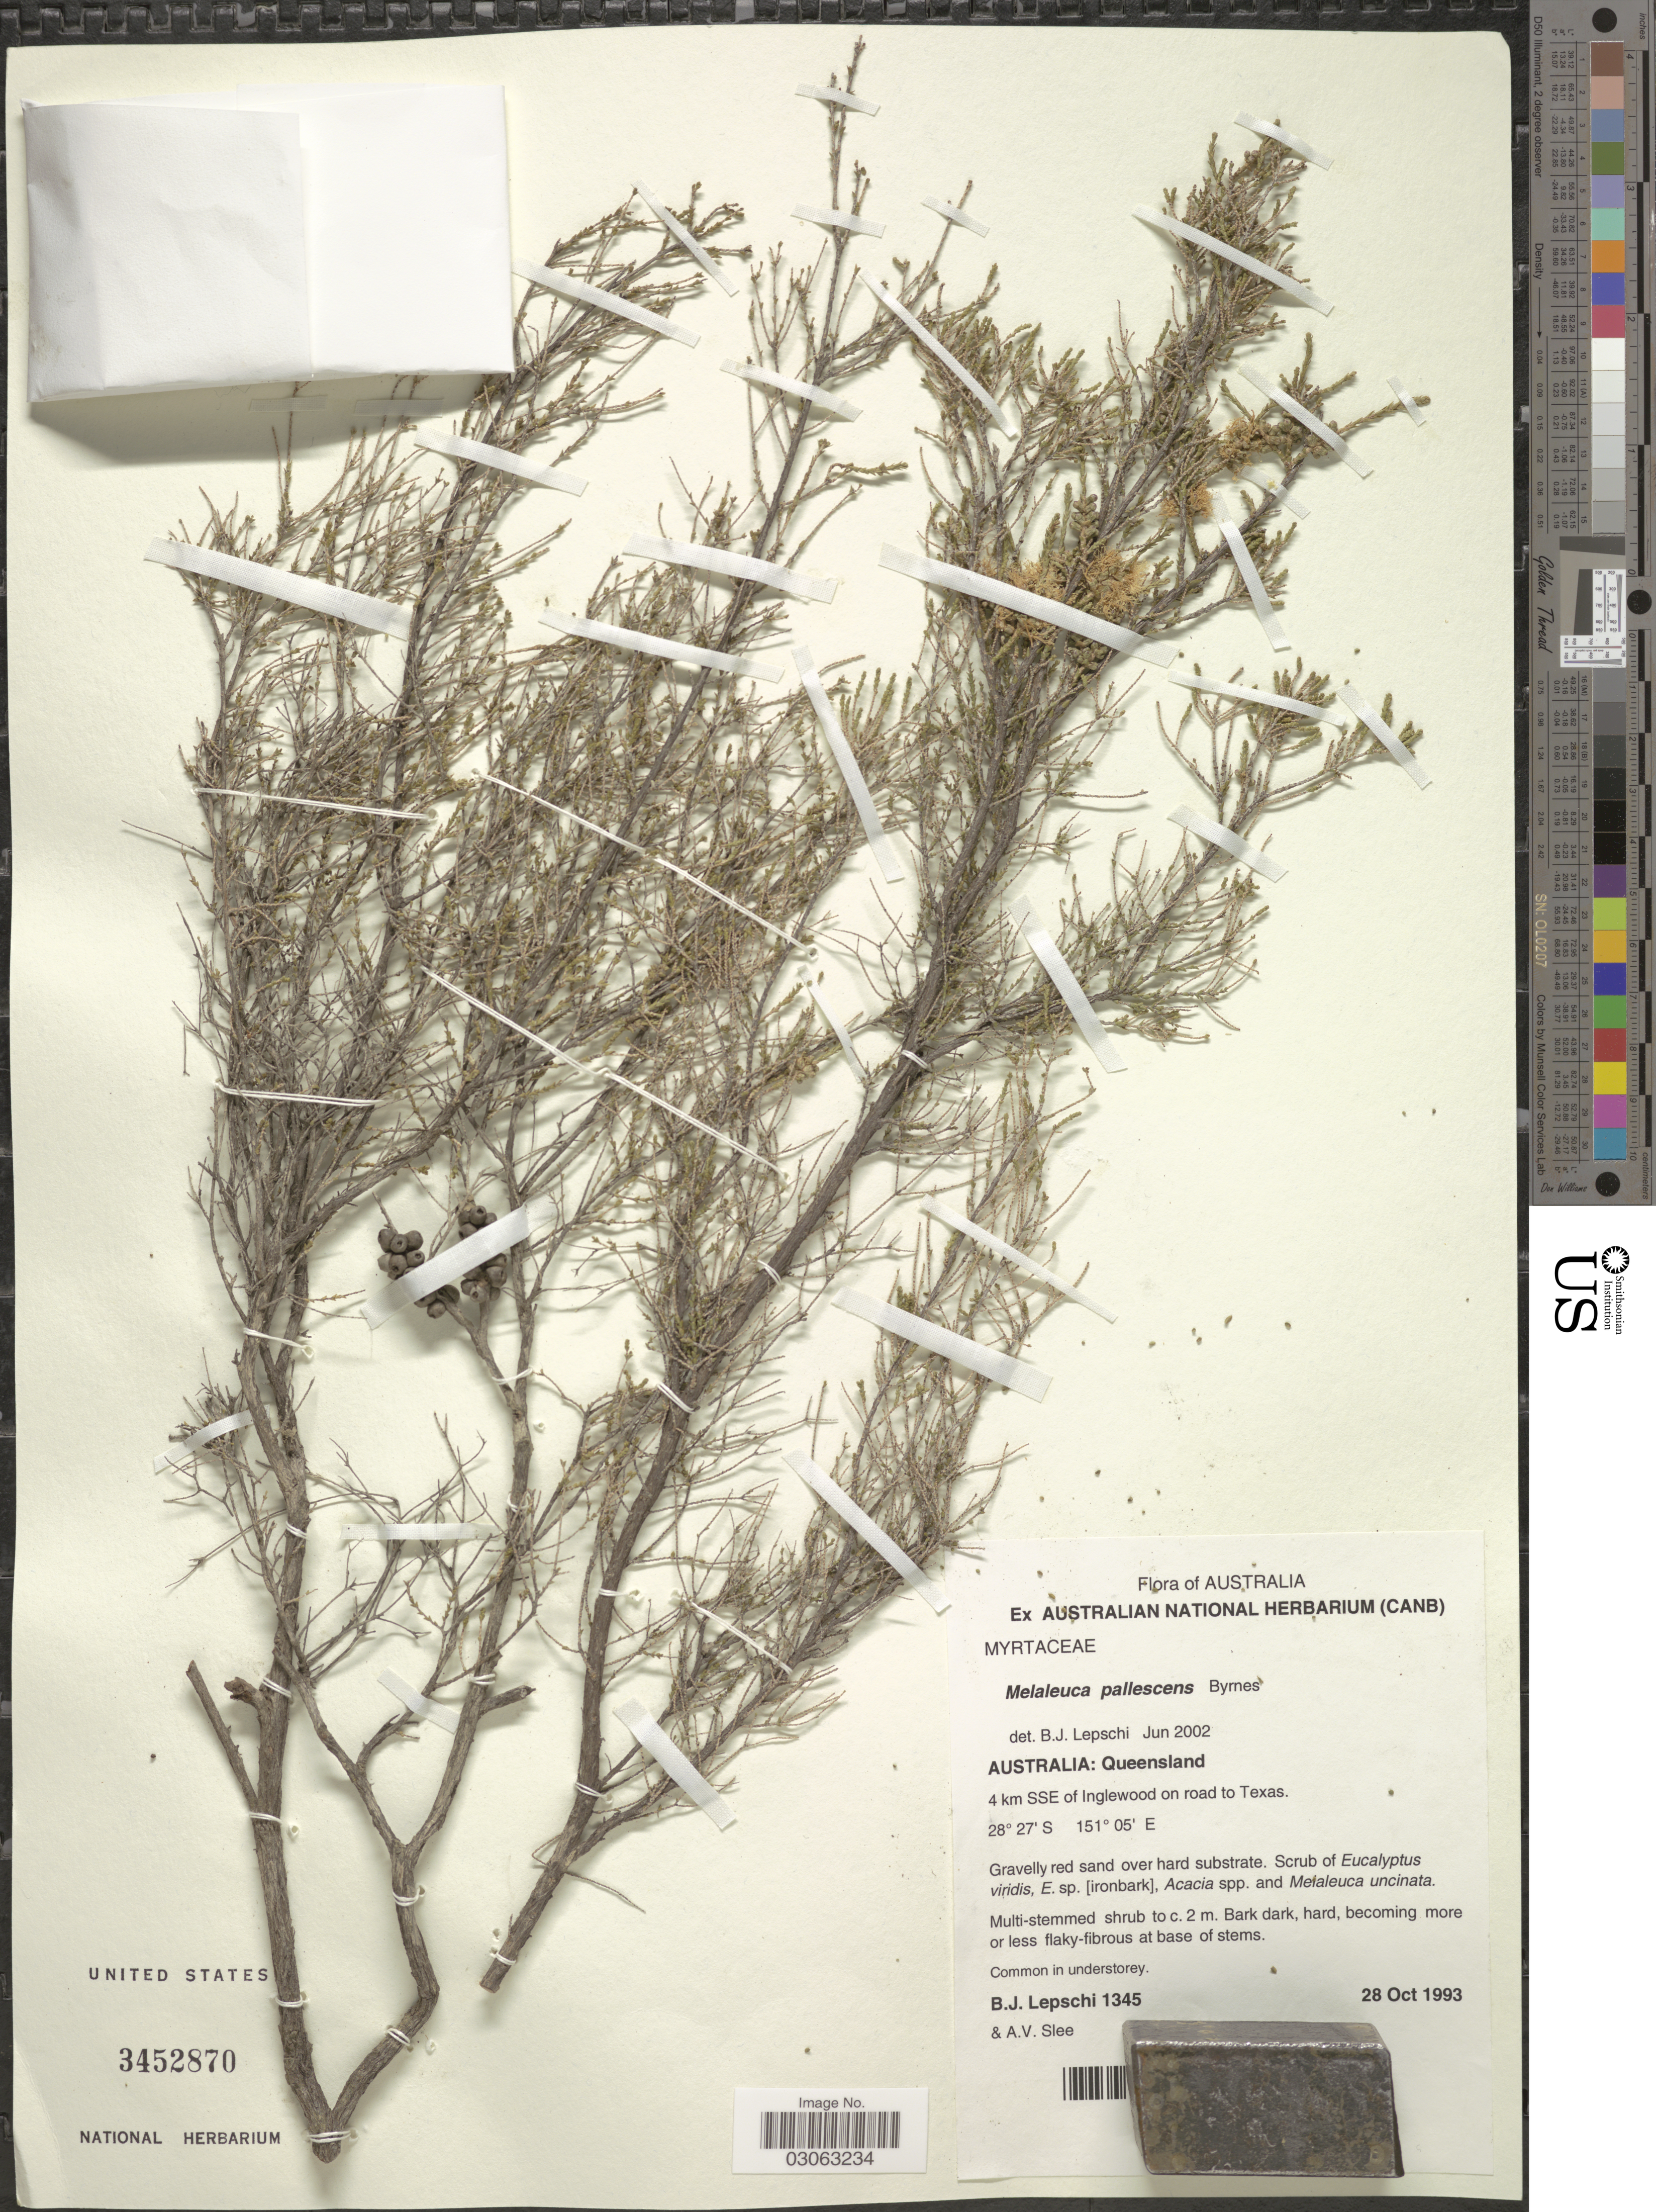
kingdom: Plantae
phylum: Tracheophyta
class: Magnoliopsida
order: Myrtales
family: Myrtaceae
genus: Melaleuca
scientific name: Melaleuca pallescens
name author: Byrnes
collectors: B. Lepschi & A. Slee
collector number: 1345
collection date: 1993-10-28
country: Australia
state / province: Queensland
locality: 4 km SSE of Inglewood on road to Texas.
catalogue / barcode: US 3452870